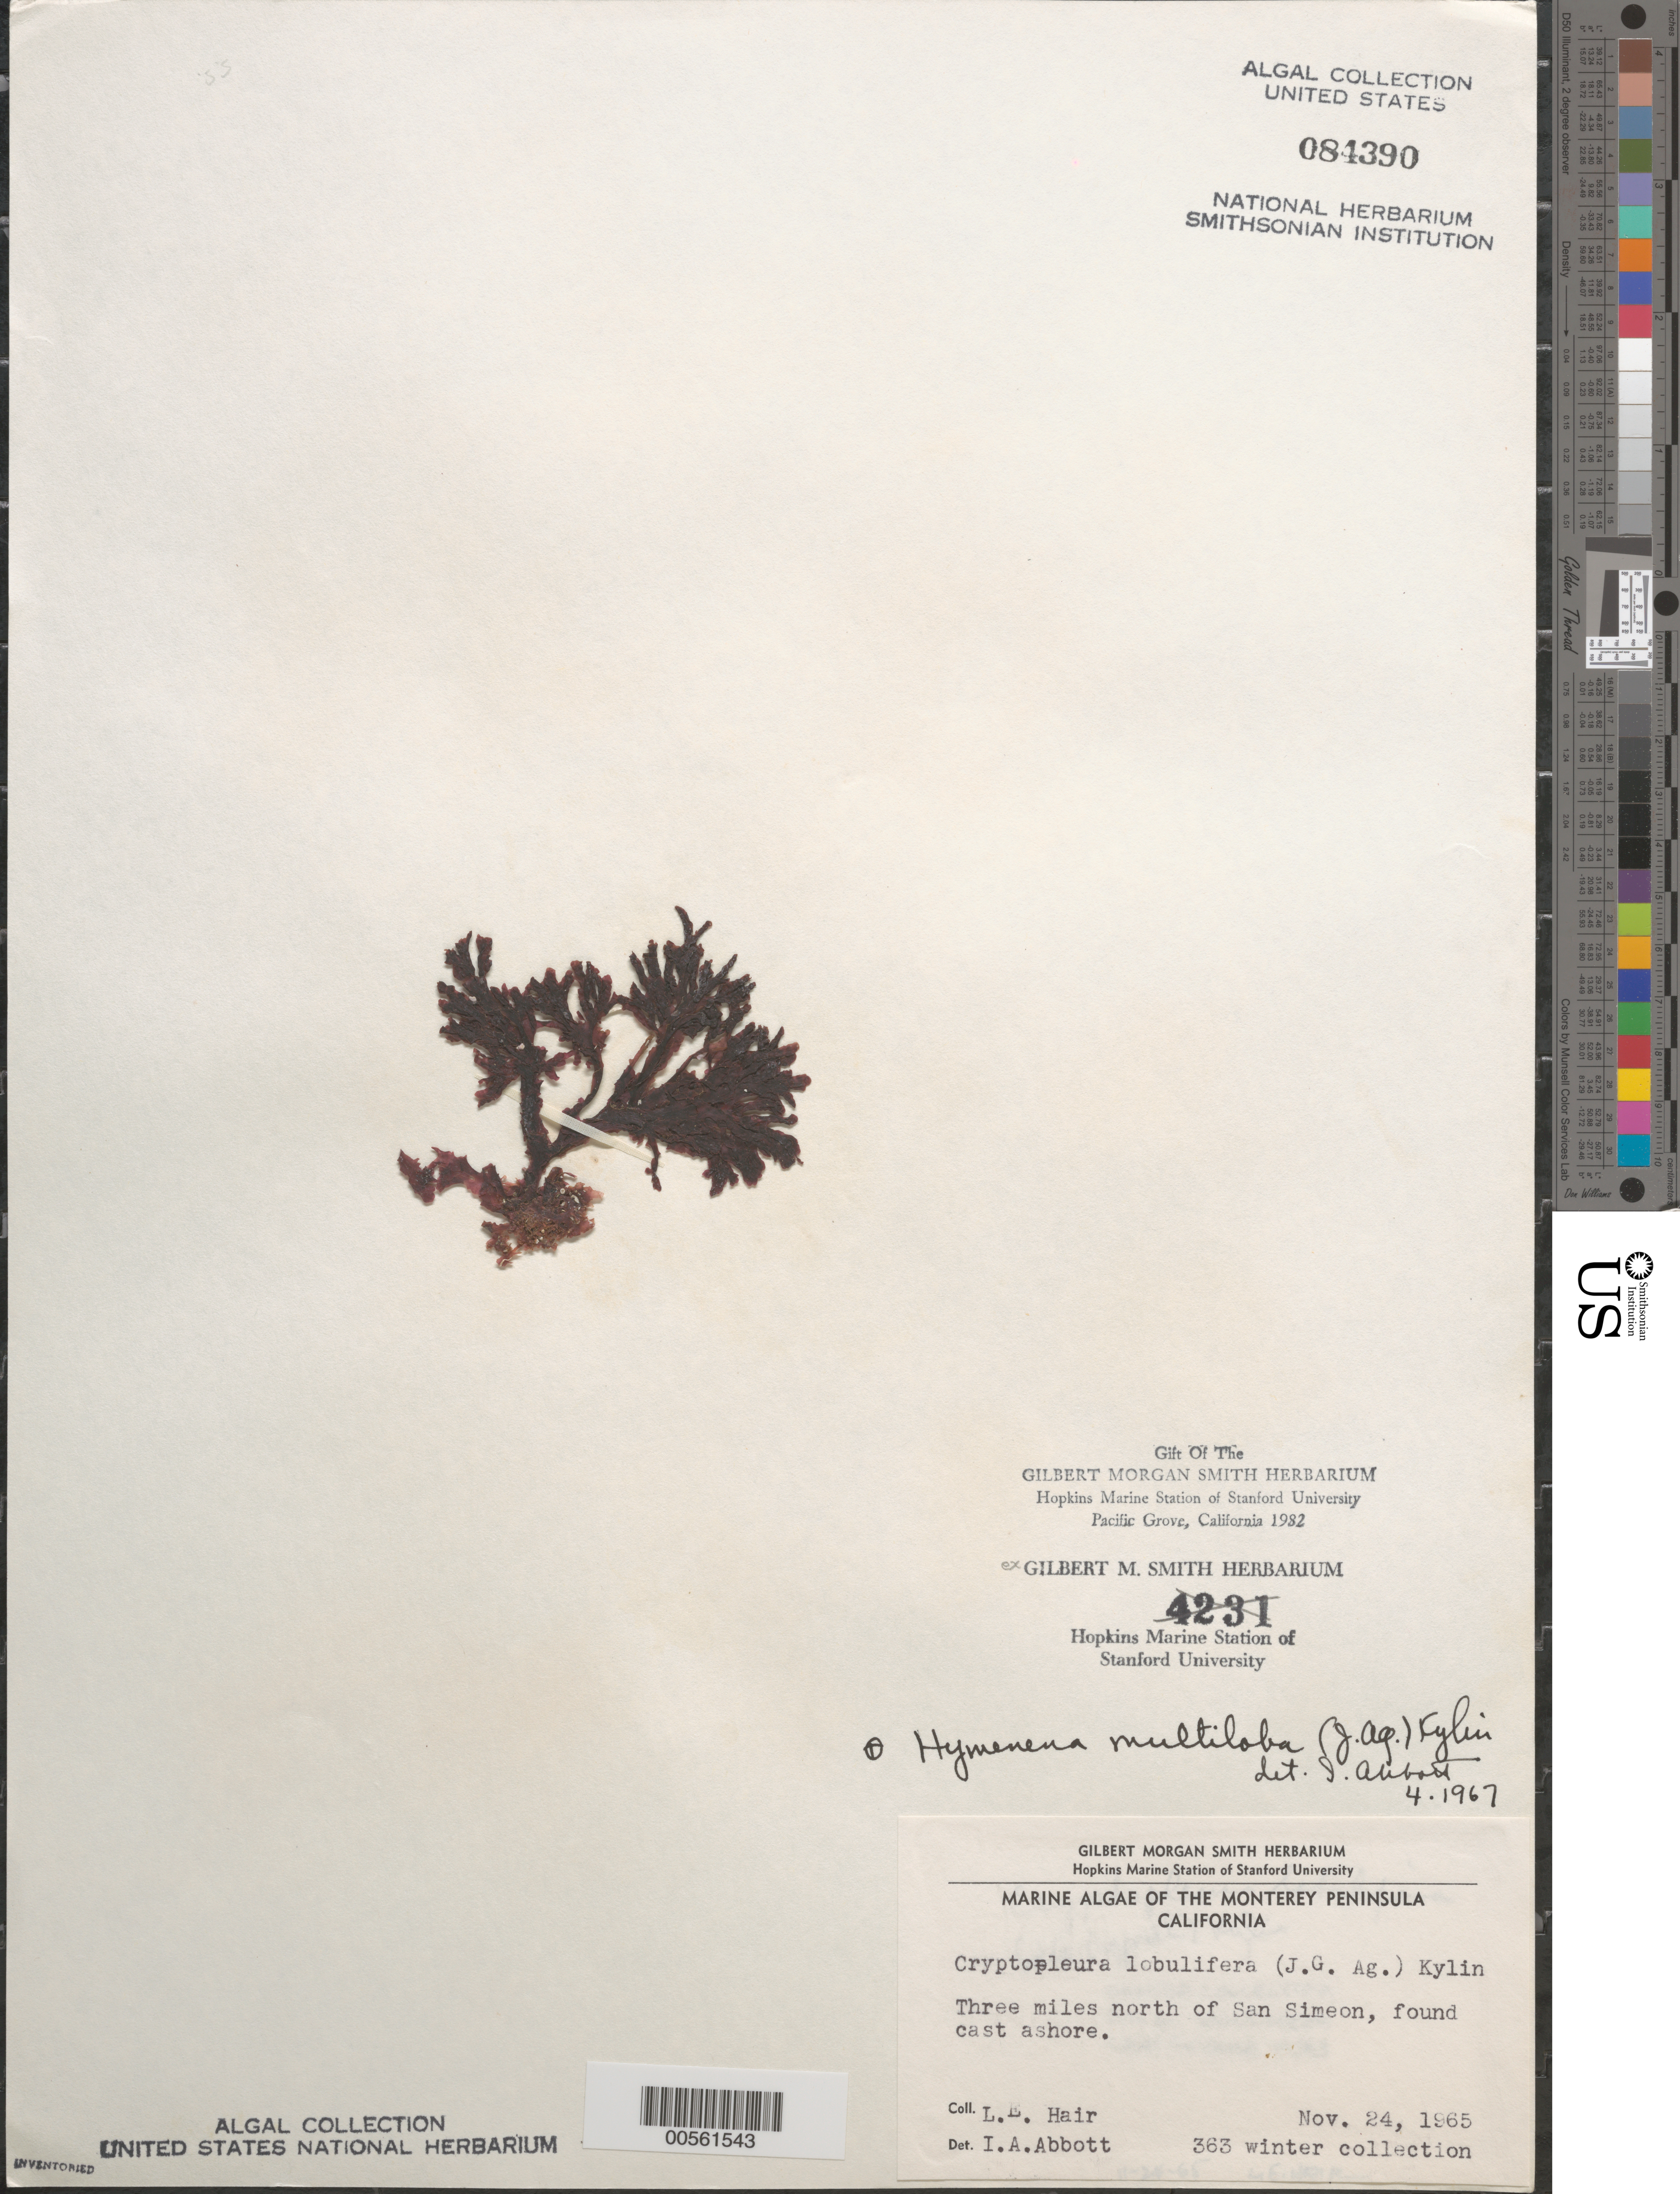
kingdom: Plantae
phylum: Rhodophyta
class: Florideophyceae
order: Ceramiales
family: Delesseriaceae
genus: Hymenena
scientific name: Hymenena multiloba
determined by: Abbott, Isabella A.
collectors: L. Hair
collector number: Leh 363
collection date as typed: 24 Nov 1965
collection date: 1965-11-24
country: United States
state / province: California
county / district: San Luis Obispo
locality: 3 miles north of San Simeon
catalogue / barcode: US 84390